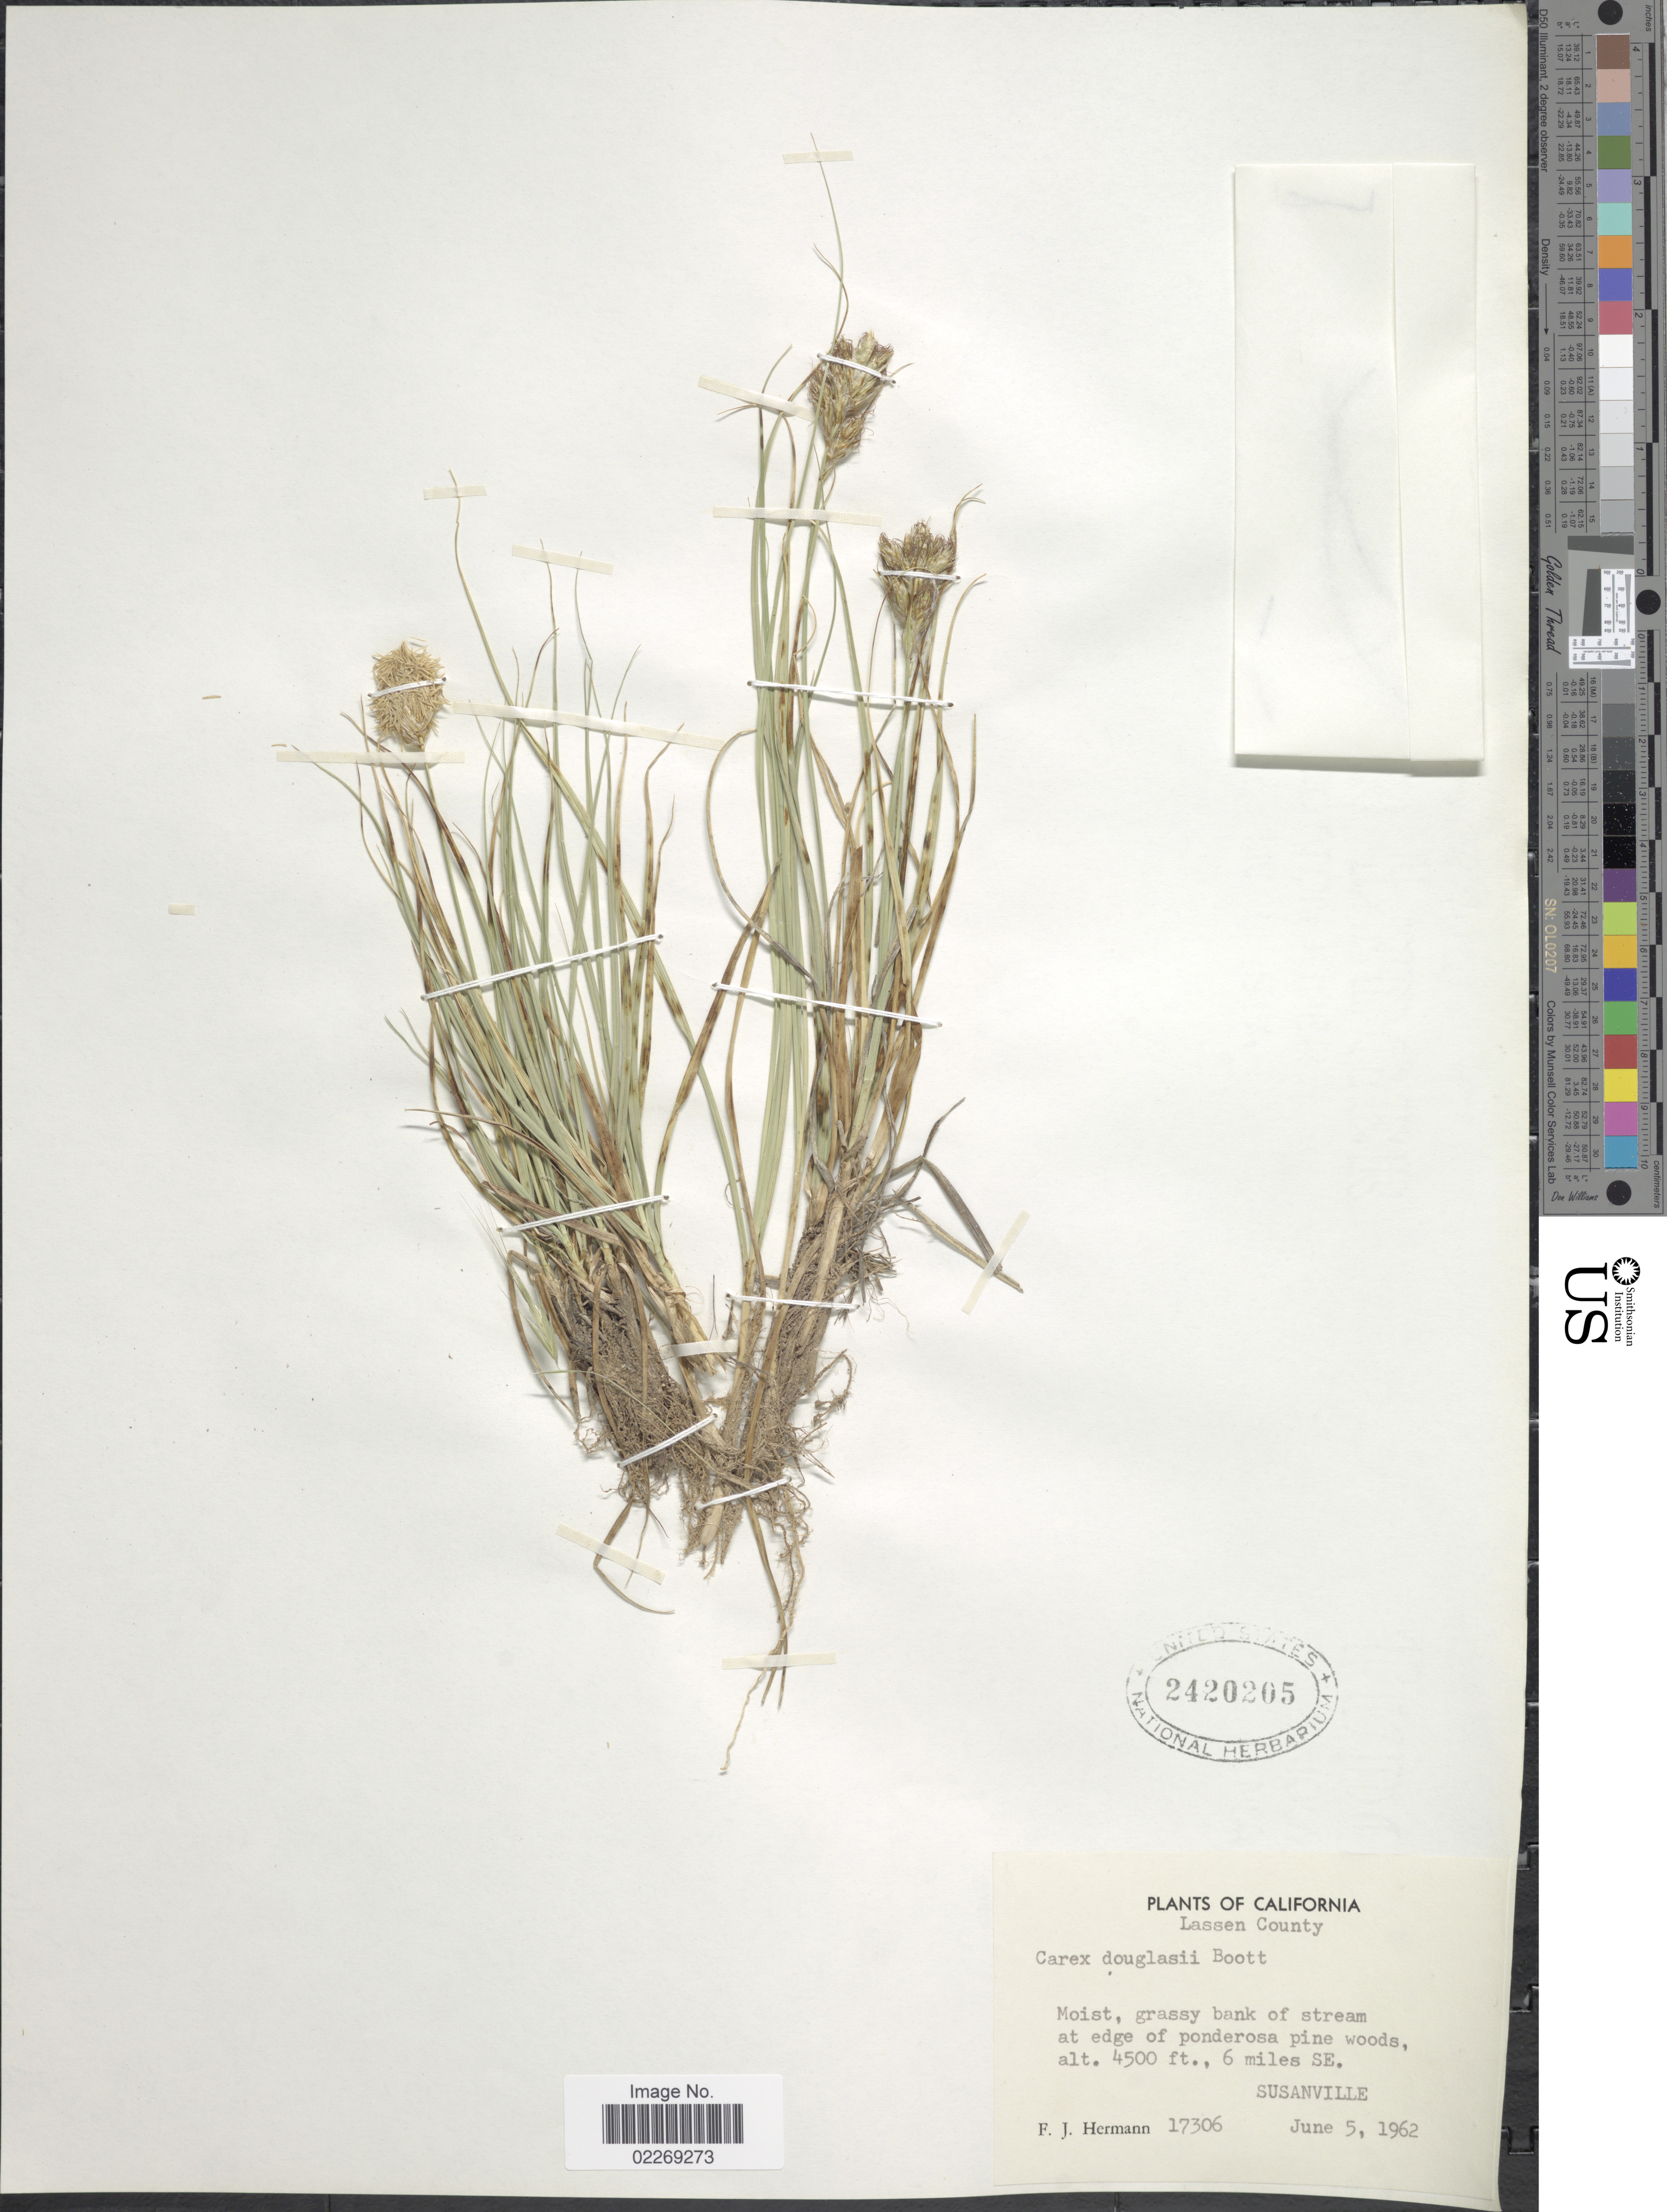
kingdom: Plantae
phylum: Tracheophyta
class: Liliopsida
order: Poales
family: Cyperaceae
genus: Carex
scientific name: Carex douglasii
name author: Boott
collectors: F. J. Hermann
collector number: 17306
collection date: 1962-06-05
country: United States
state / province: California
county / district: Lassen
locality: Lassen County. Moist, grassy bank of stream at edge of ponderosa pine woods, 6 miles SE. Susanville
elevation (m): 1372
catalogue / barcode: US 2420205